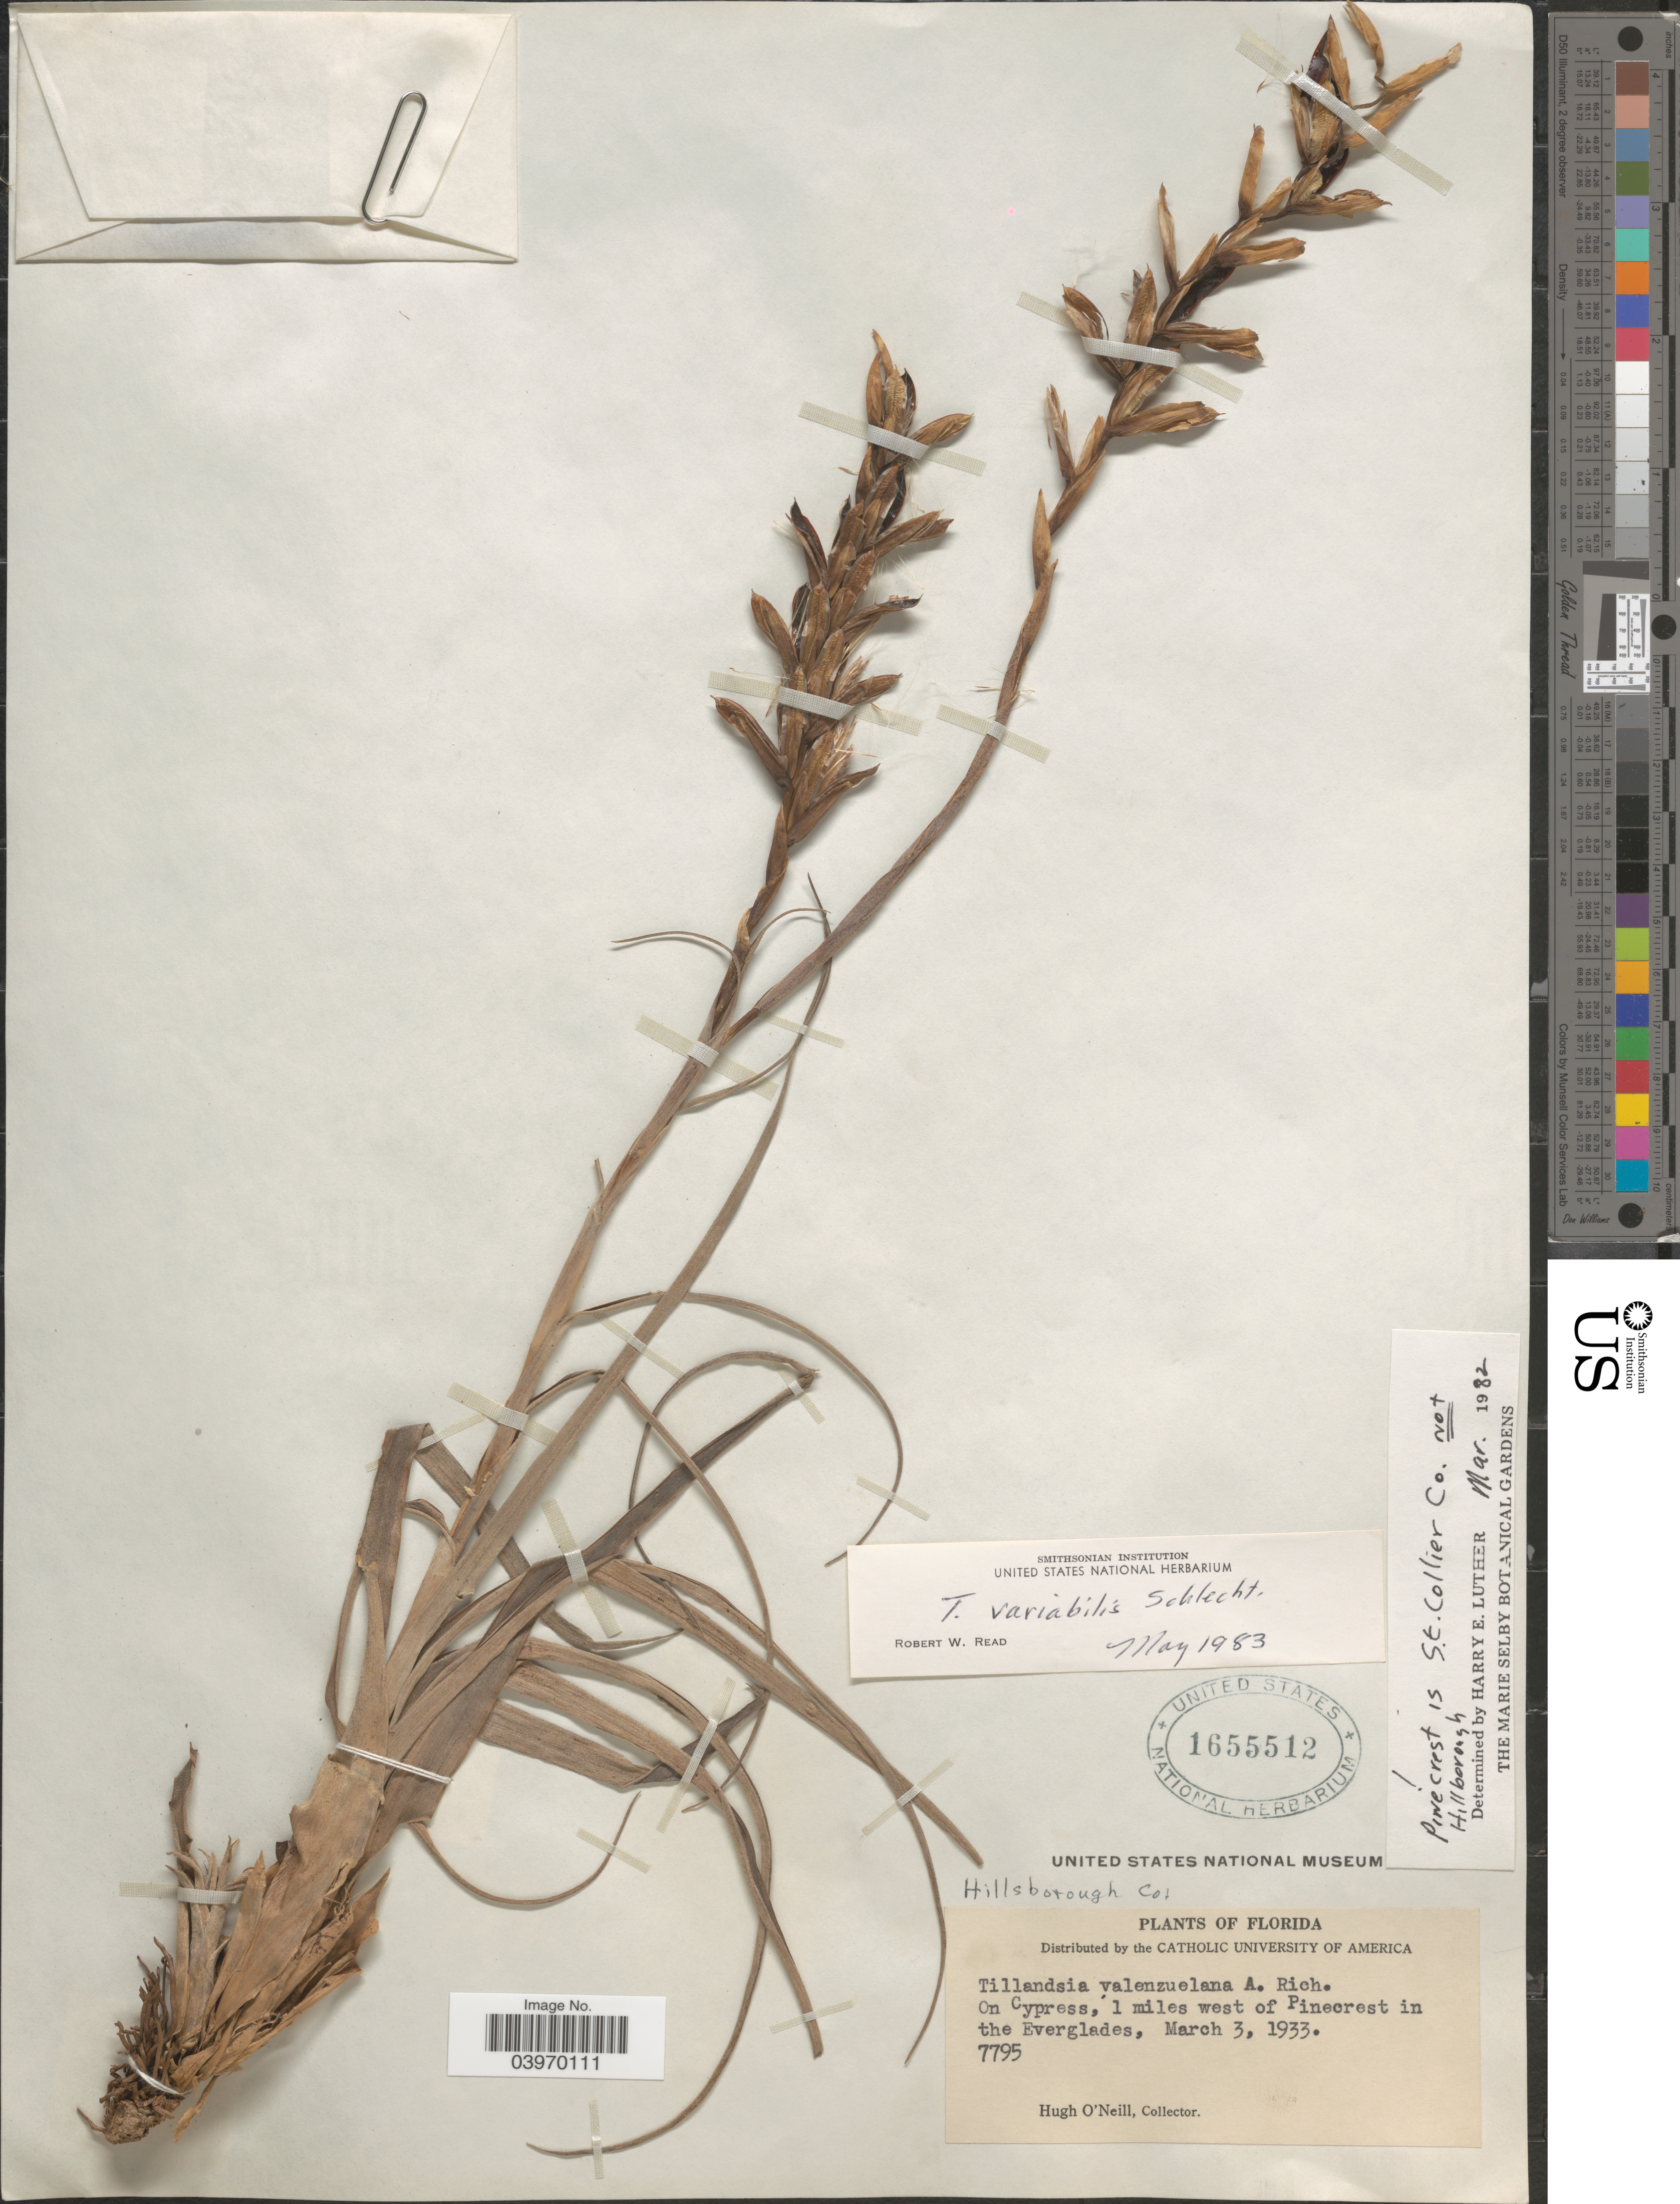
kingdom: Plantae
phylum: Tracheophyta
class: Liliopsida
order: Poales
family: Bromeliaceae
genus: Tillandsia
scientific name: Tillandsia variabilis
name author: Schltdl.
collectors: H. O'Neill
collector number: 7795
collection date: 1933-03-03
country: United States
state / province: Florida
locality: Hillsborough Co: On Cypress, 1 miles west of Pinecrest in the Everglades.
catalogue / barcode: US 1655512